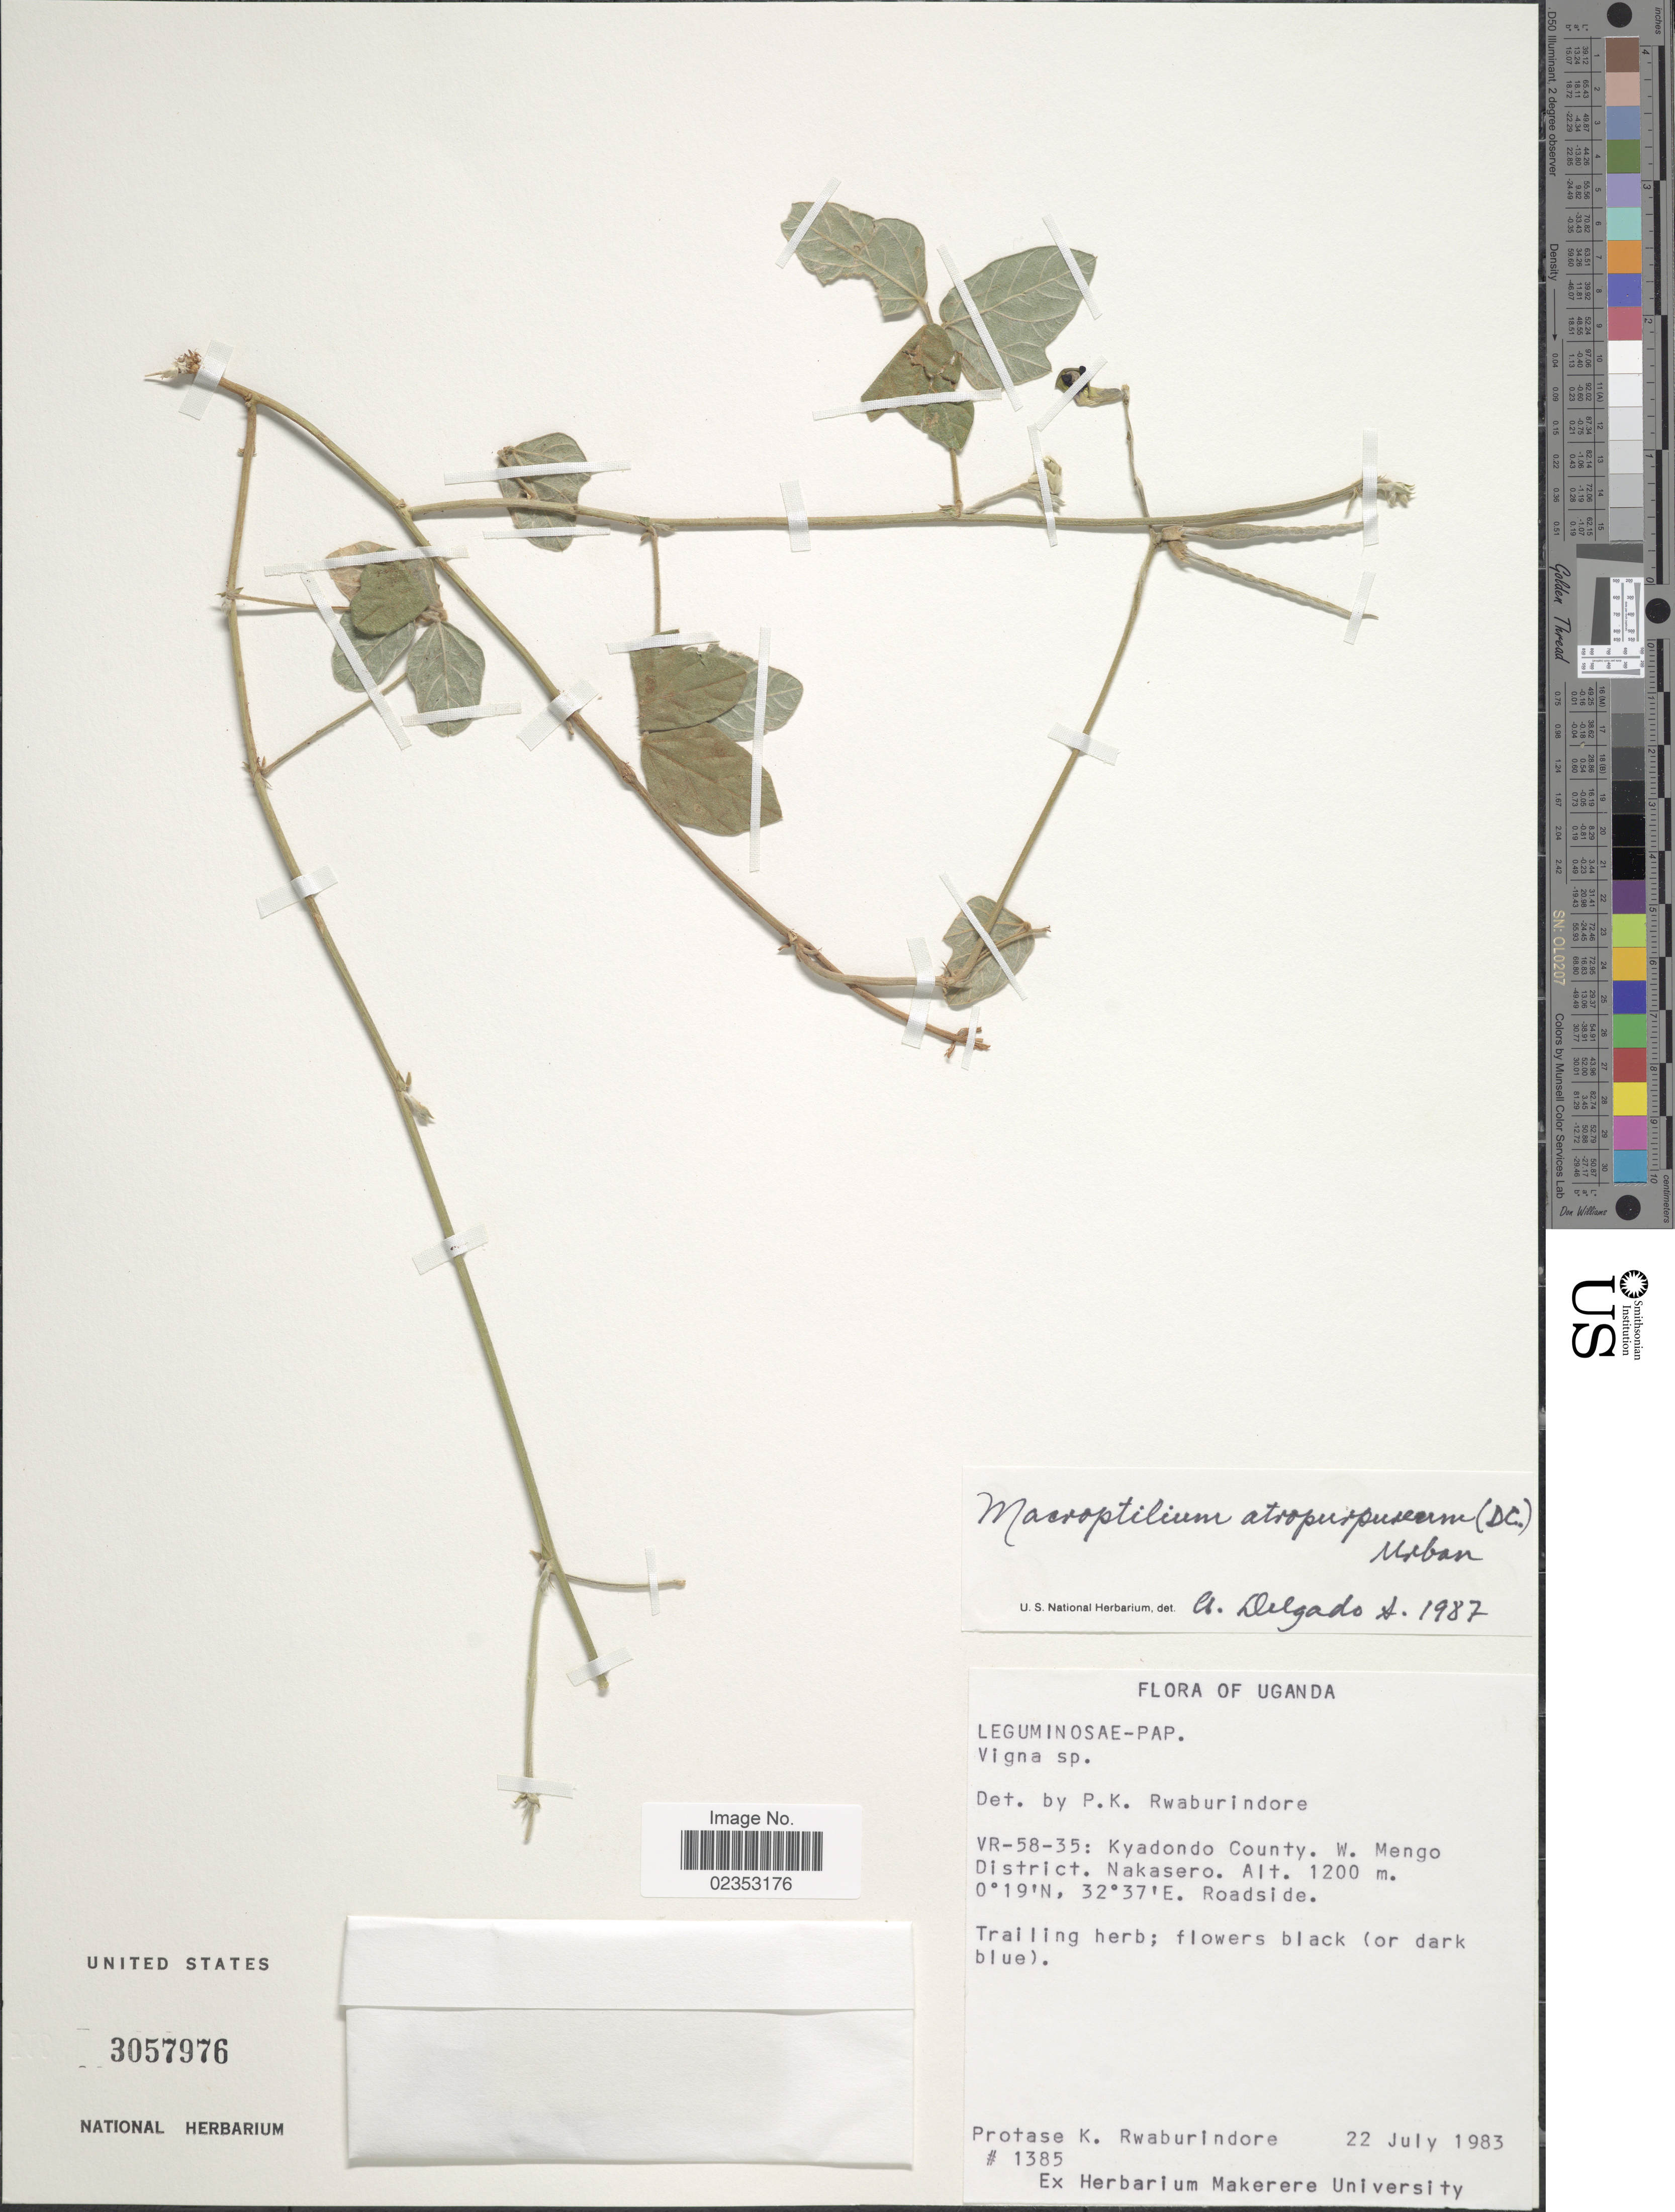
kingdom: Plantae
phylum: Tracheophyta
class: Magnoliopsida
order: Fabales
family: Fabaceae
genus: Macroptilium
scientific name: Macroptilium lathyroides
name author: (L.) Urb.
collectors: P. Rwaburindore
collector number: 1385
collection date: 1983-07-22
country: Uganda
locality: VR-58-35: Kyadondo County. W. Mengo District. Nakasero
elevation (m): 1200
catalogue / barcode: US 3057976